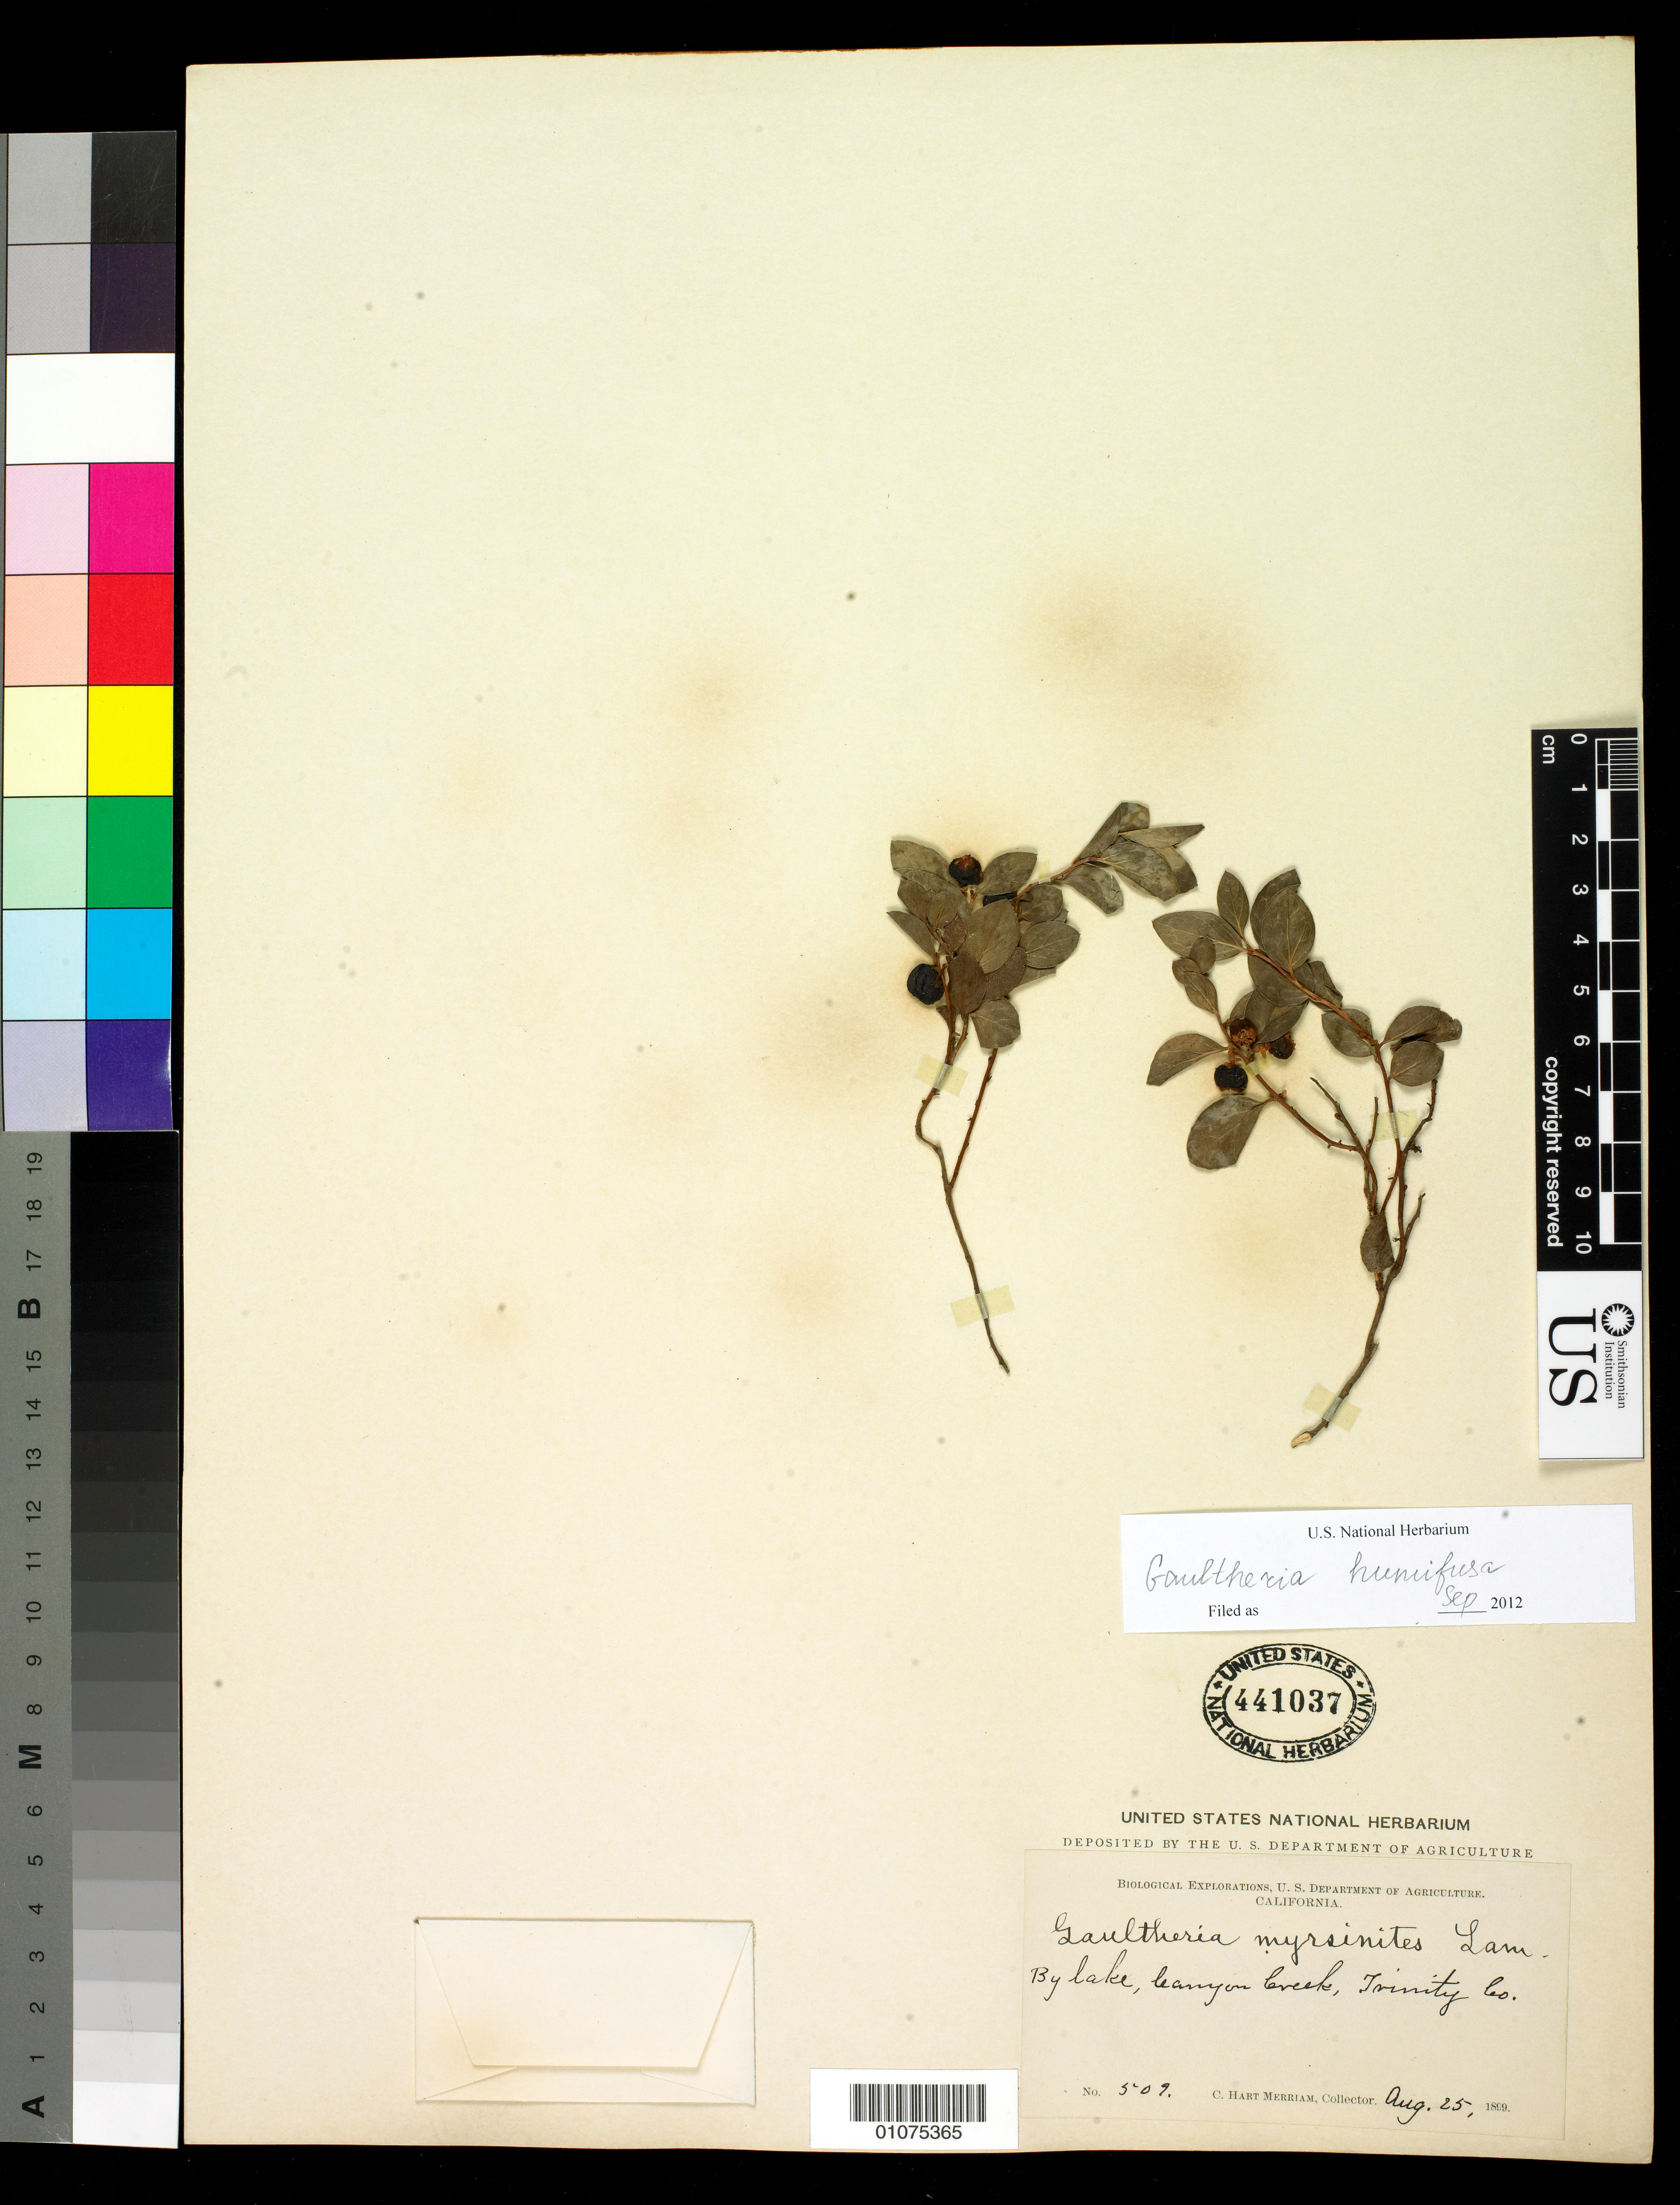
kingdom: Plantae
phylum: Tracheophyta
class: Magnoliopsida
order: Ericales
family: Ericaceae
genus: Gaultheria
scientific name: Gaultheria humifusa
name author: (Graham) Rydb.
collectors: C. Merriam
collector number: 509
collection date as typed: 25 Aug 1899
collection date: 1899-08-25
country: United States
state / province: California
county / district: Trinity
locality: Bylake, Canyon Creek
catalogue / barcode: US 441037